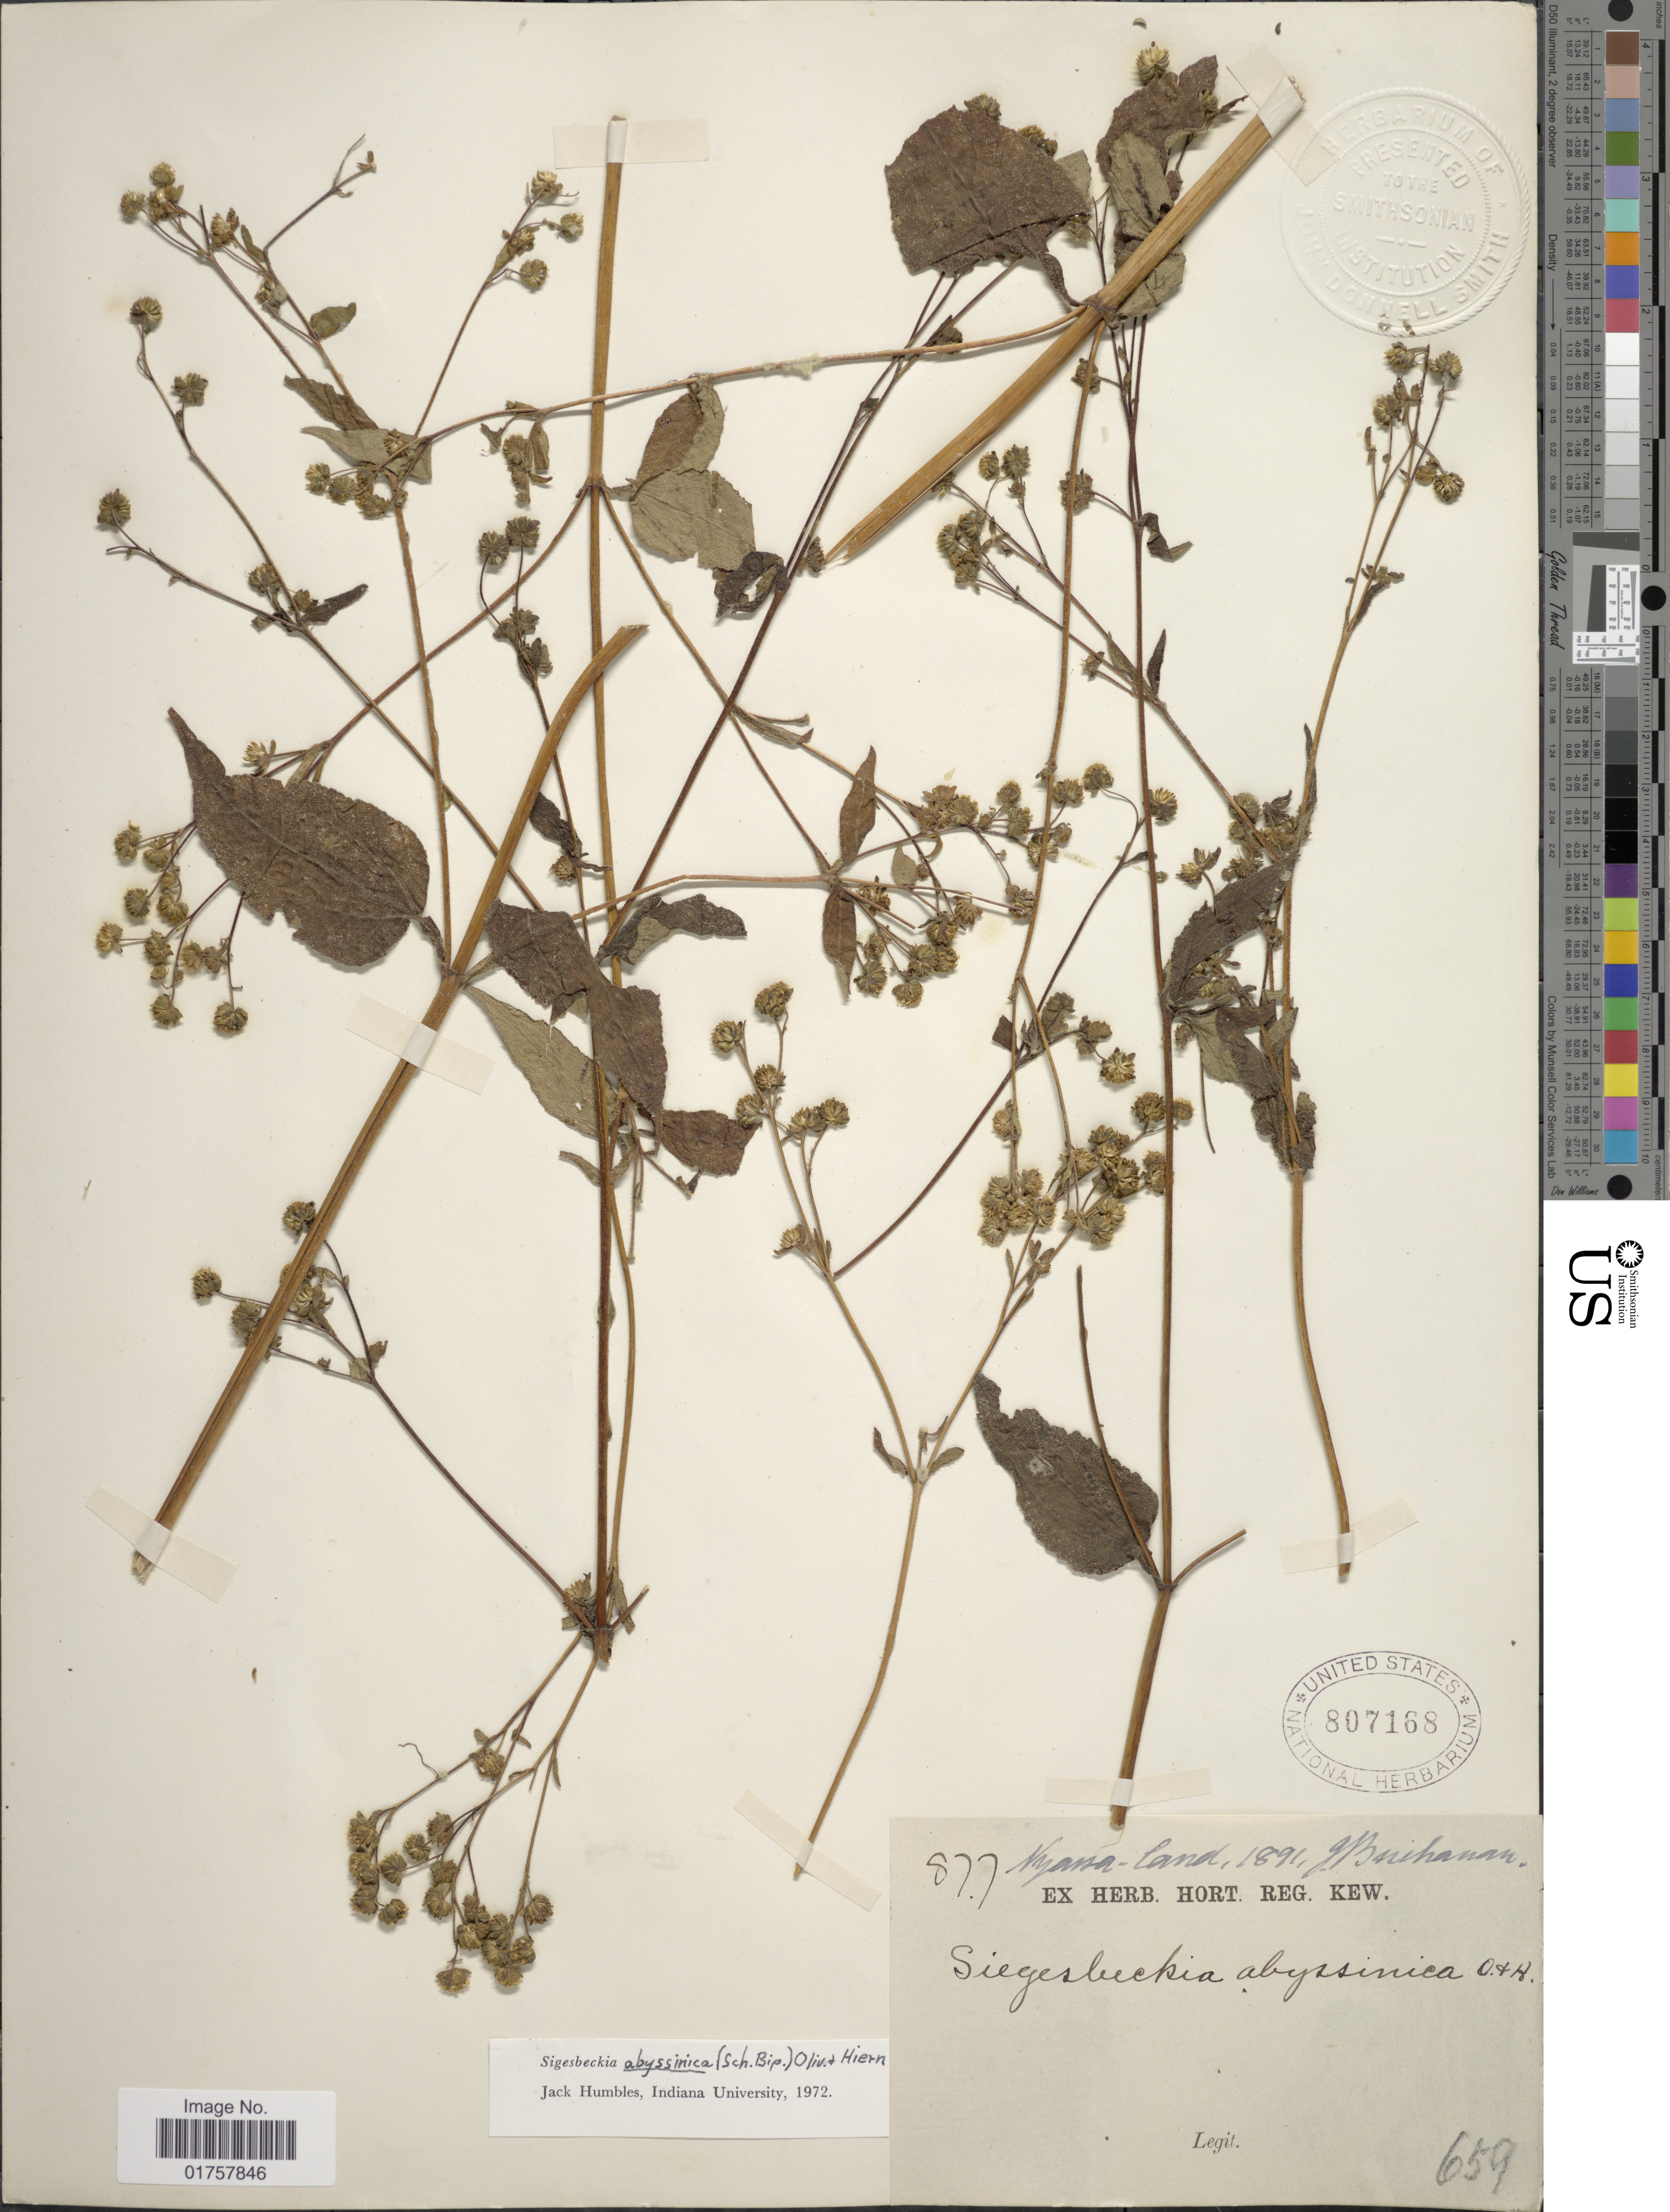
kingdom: Plantae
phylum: Tracheophyta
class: Magnoliopsida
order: Asterales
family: Asteraceae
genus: Sigesbeckia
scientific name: Sigesbeckia abyssinica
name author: (Sch. Bip.) Oliv.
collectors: J. Buchanan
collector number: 877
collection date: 1891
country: Malawi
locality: Nyassa-land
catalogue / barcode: US 807168